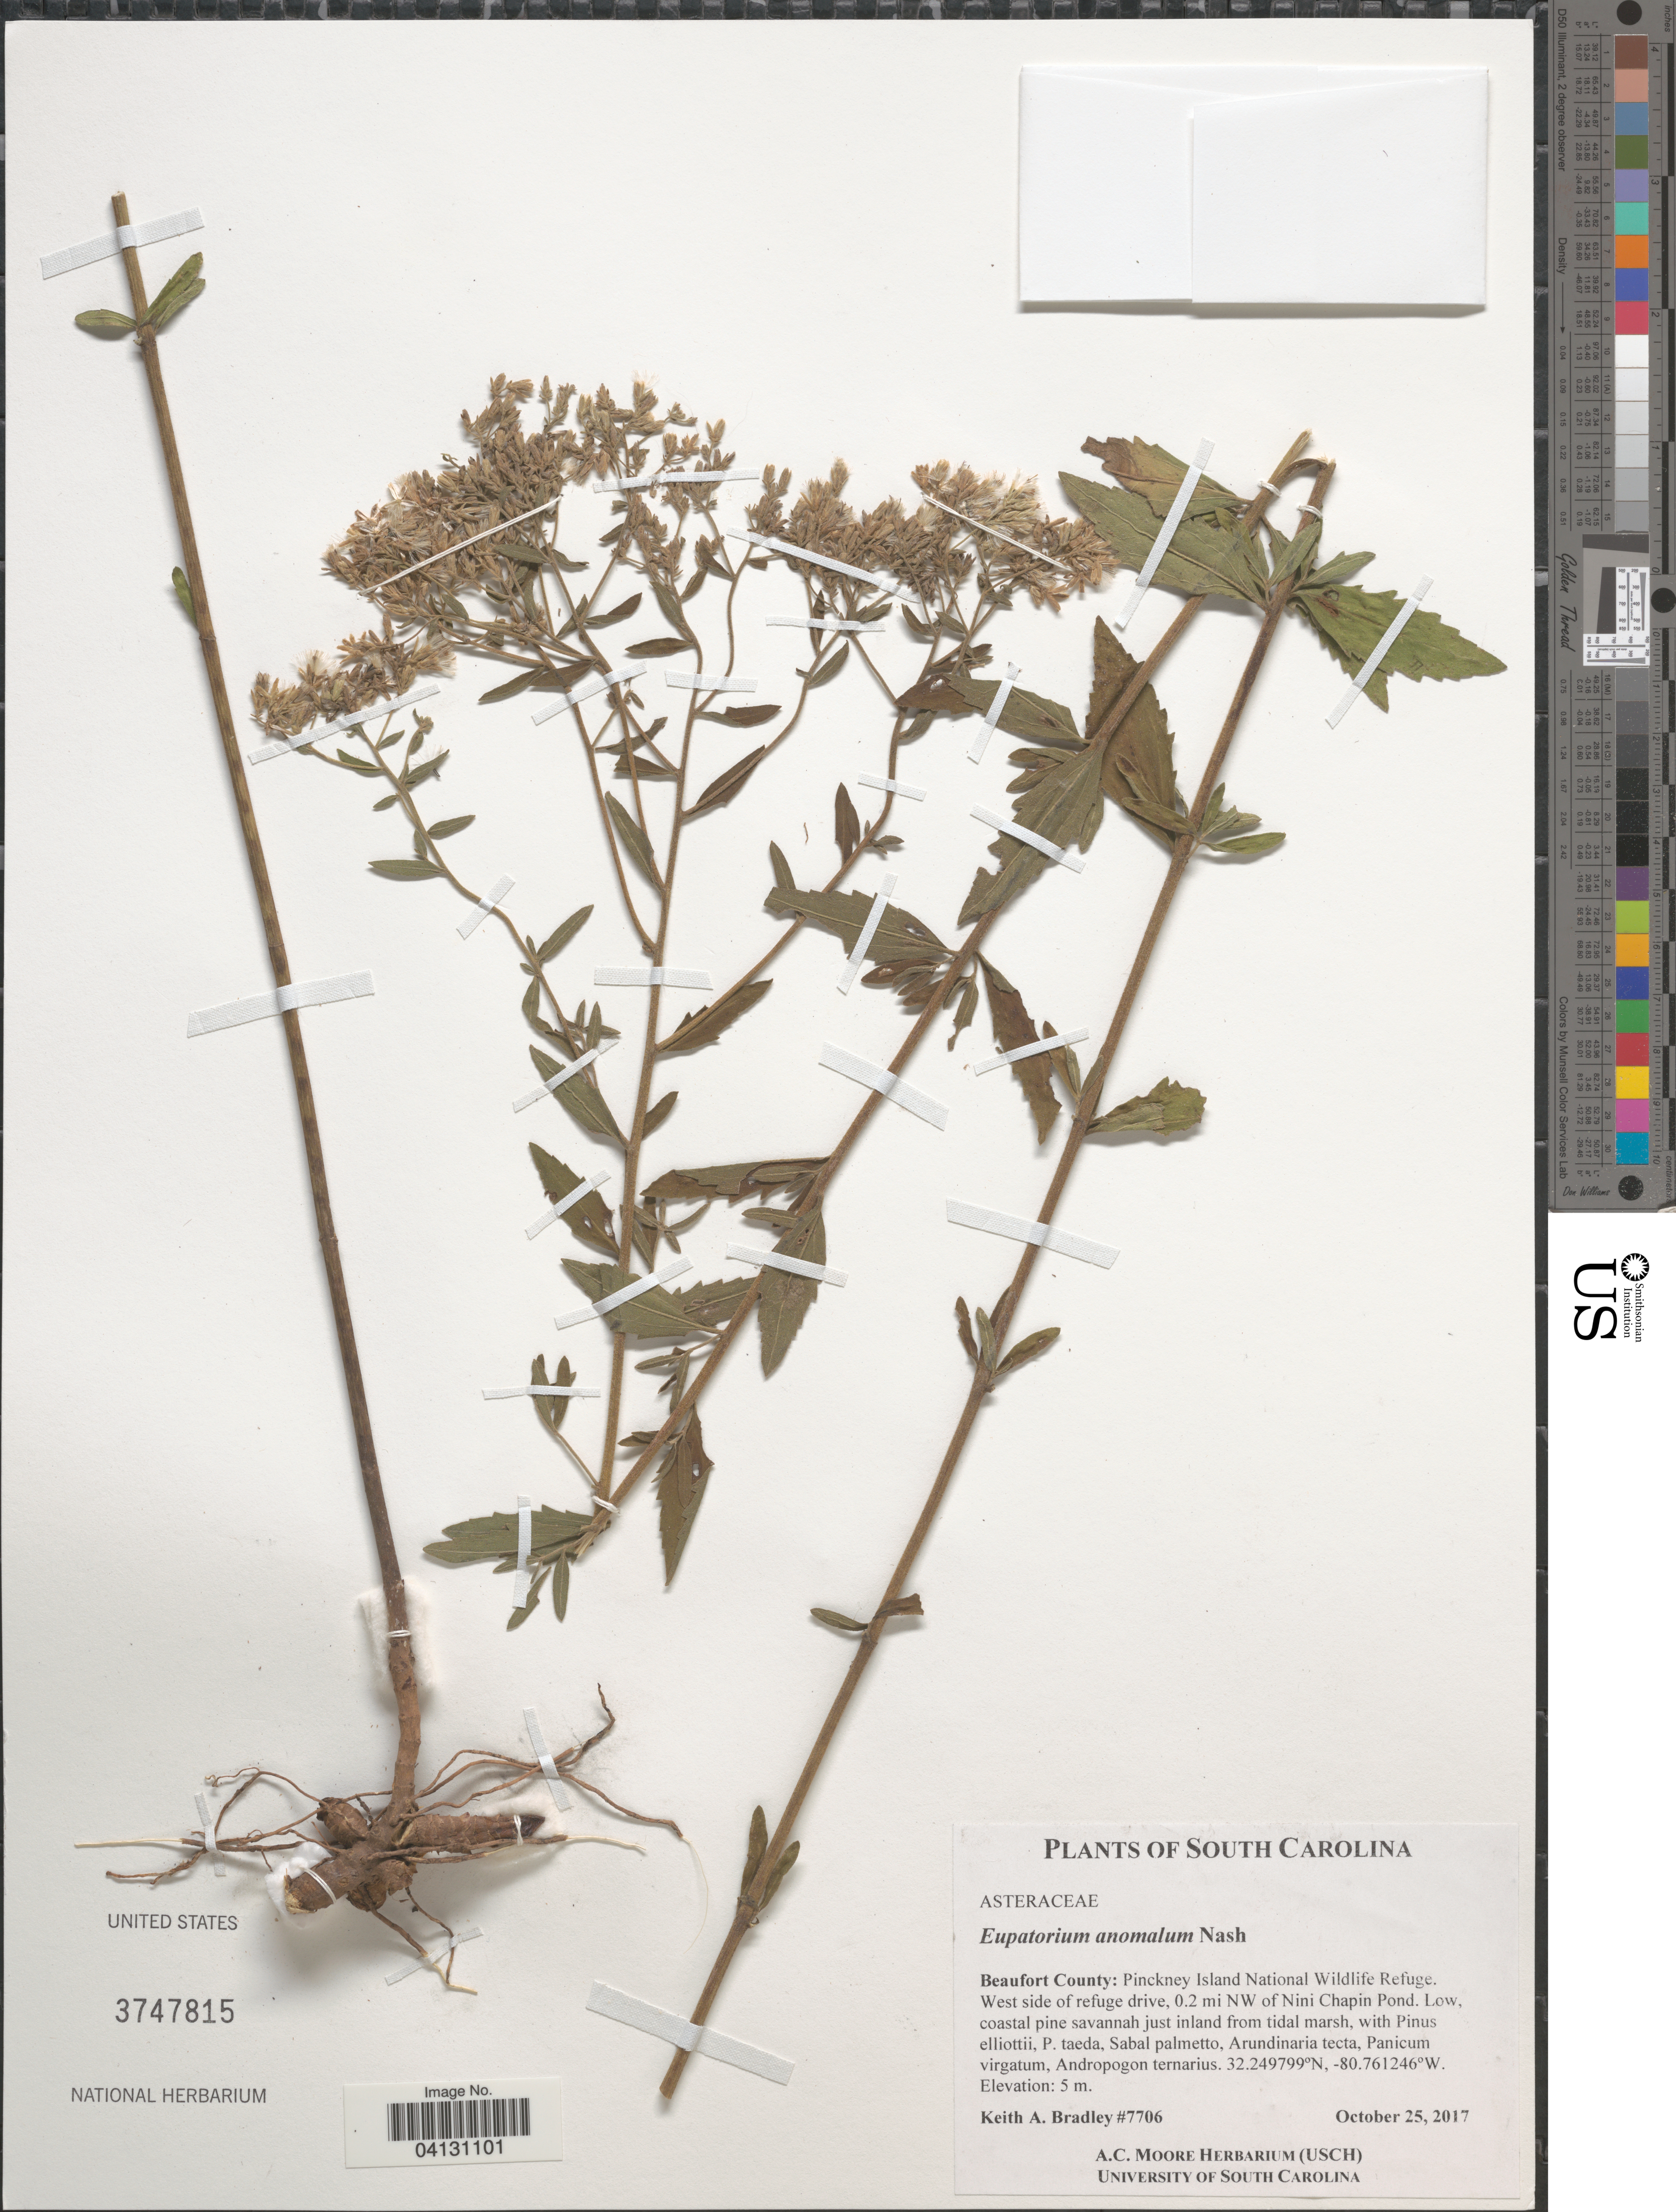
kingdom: Plantae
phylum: Tracheophyta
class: Magnoliopsida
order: Asterales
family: Asteraceae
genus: Eupatorium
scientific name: Eupatorium anomalum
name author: Nash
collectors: K. Bradley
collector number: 7706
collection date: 2017-10-25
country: United States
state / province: South Carolina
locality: Beaufort County: Pinckney Island National Wildlife Refuge. West side of refuge drive, 0.2 mi NW of Nini Chapin Pond.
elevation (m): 5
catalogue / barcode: US 3747815